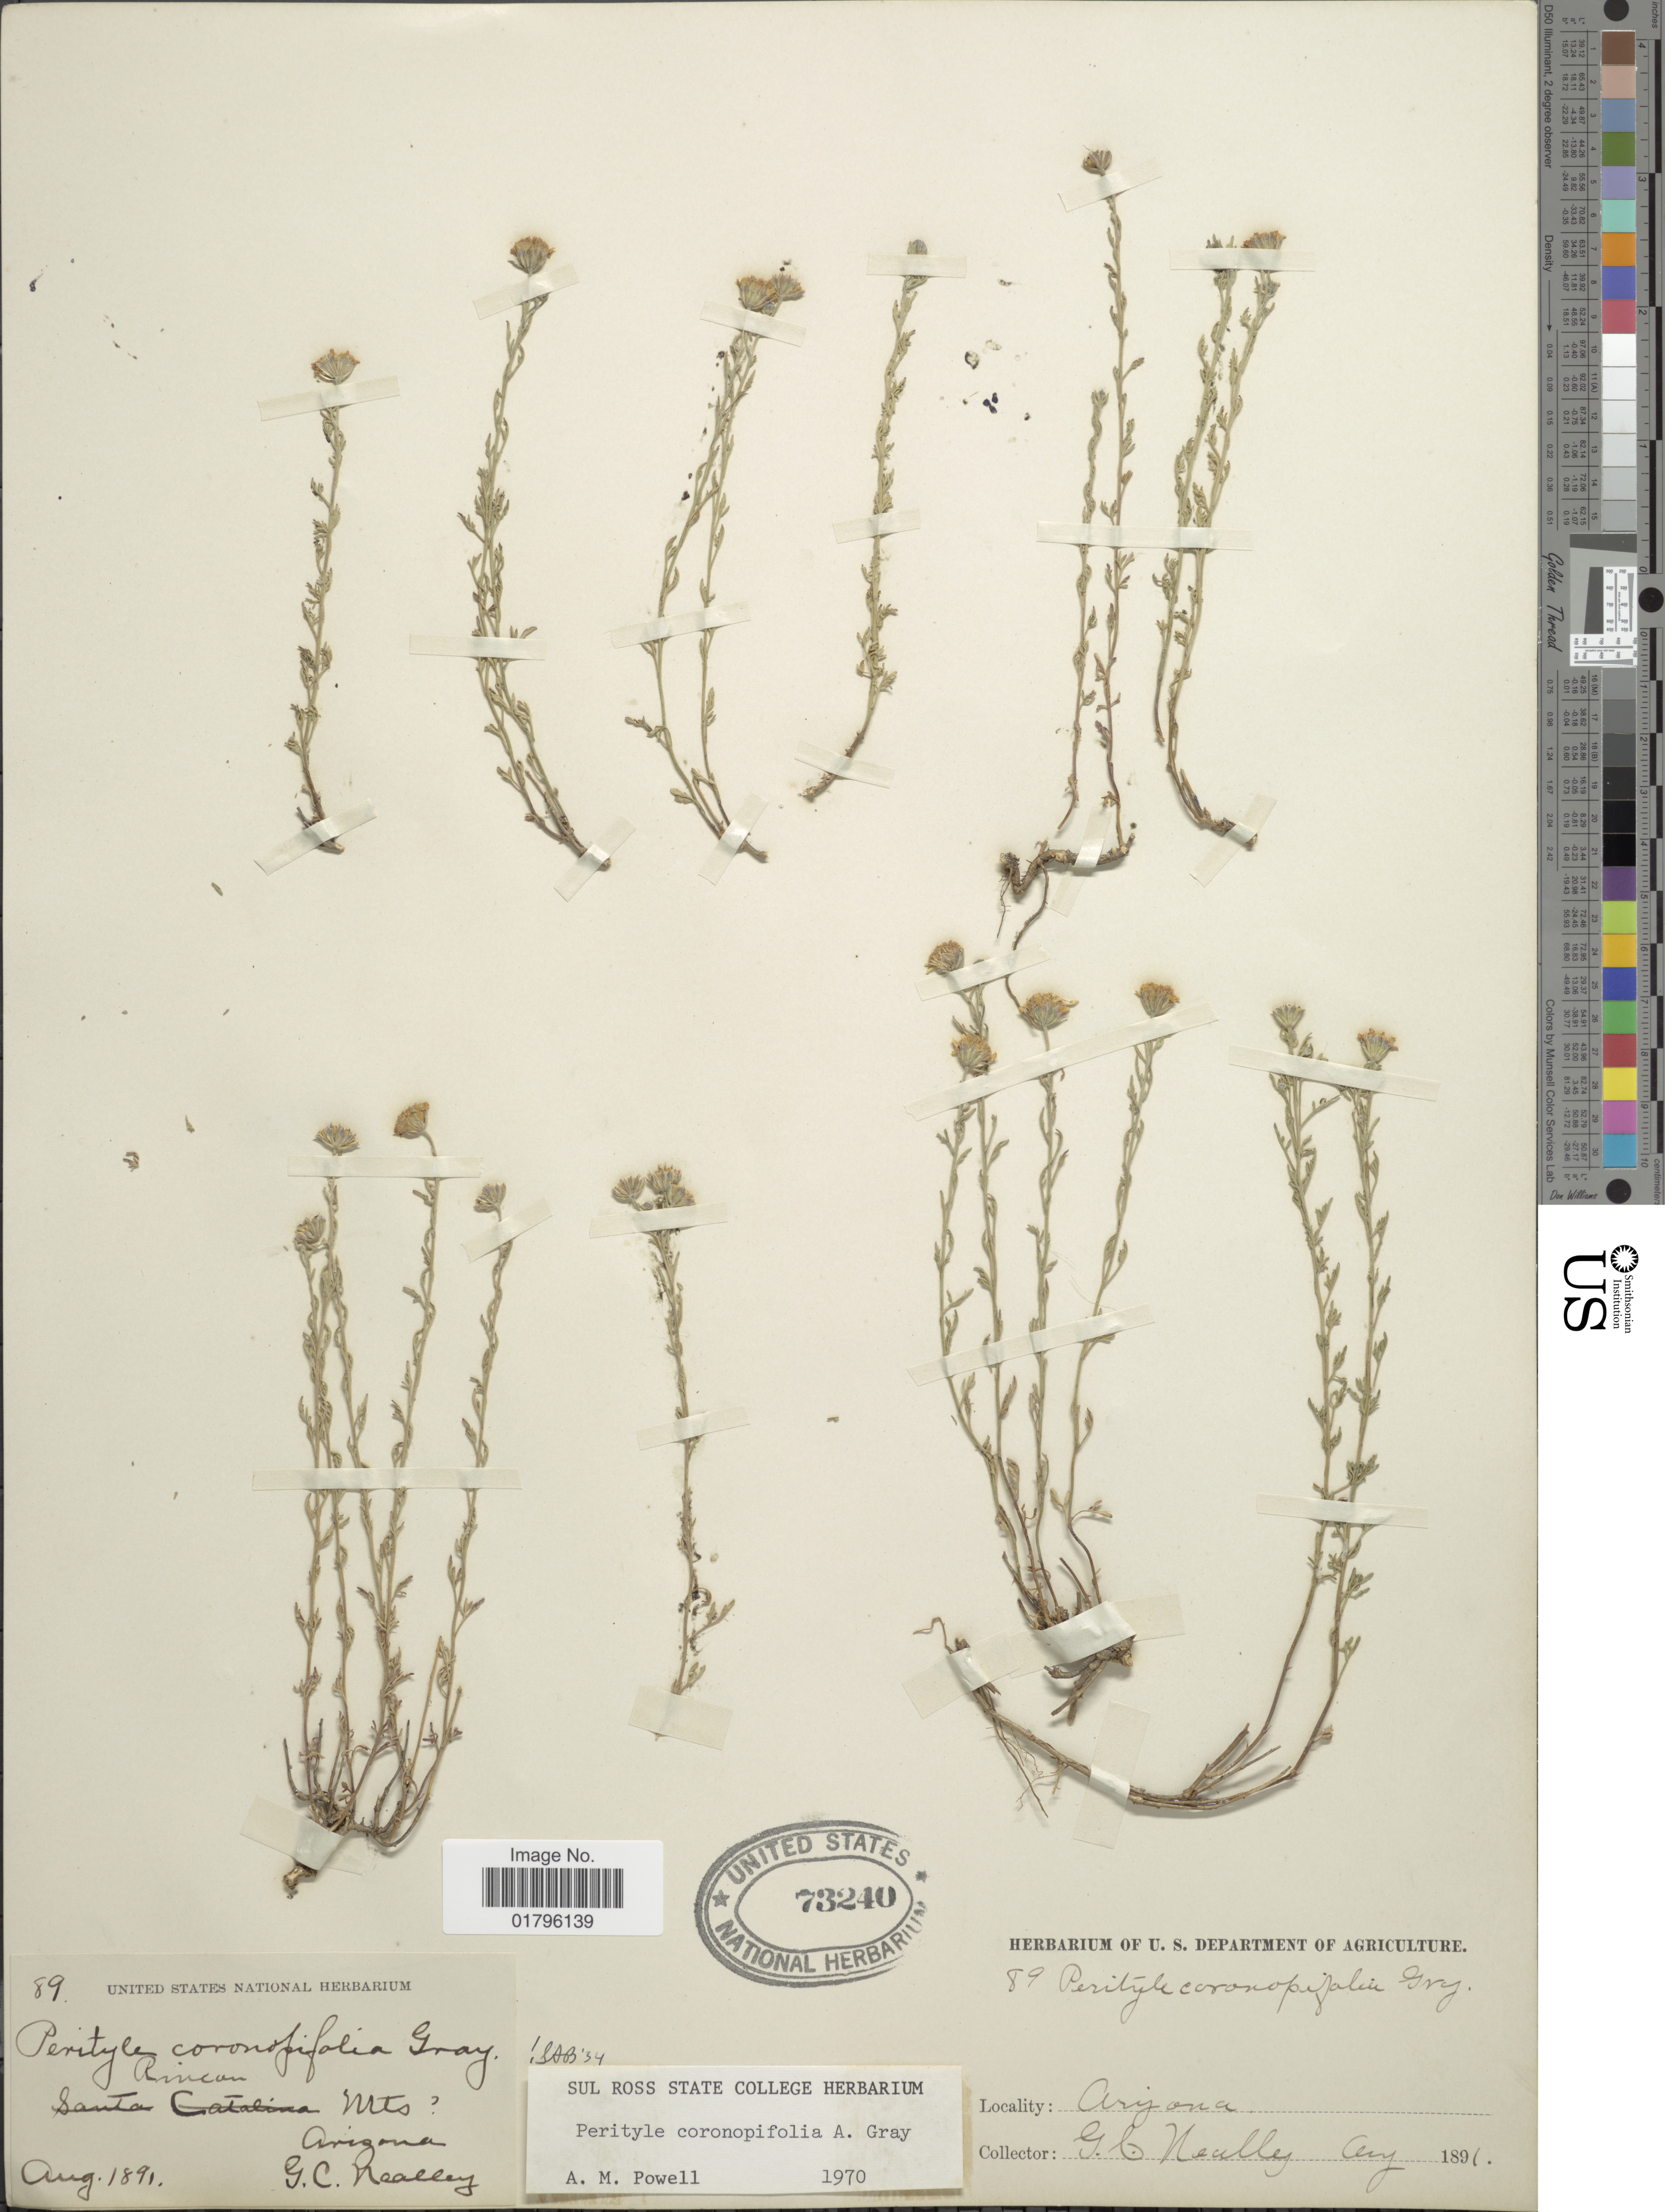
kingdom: Plantae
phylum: Tracheophyta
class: Magnoliopsida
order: Asterales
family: Asteraceae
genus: Perityle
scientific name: Perityle coronopifolia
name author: A. Gray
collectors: G. Neally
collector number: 89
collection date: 1891-08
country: United States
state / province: Arizona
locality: Rincon Mts.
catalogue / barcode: US 73240